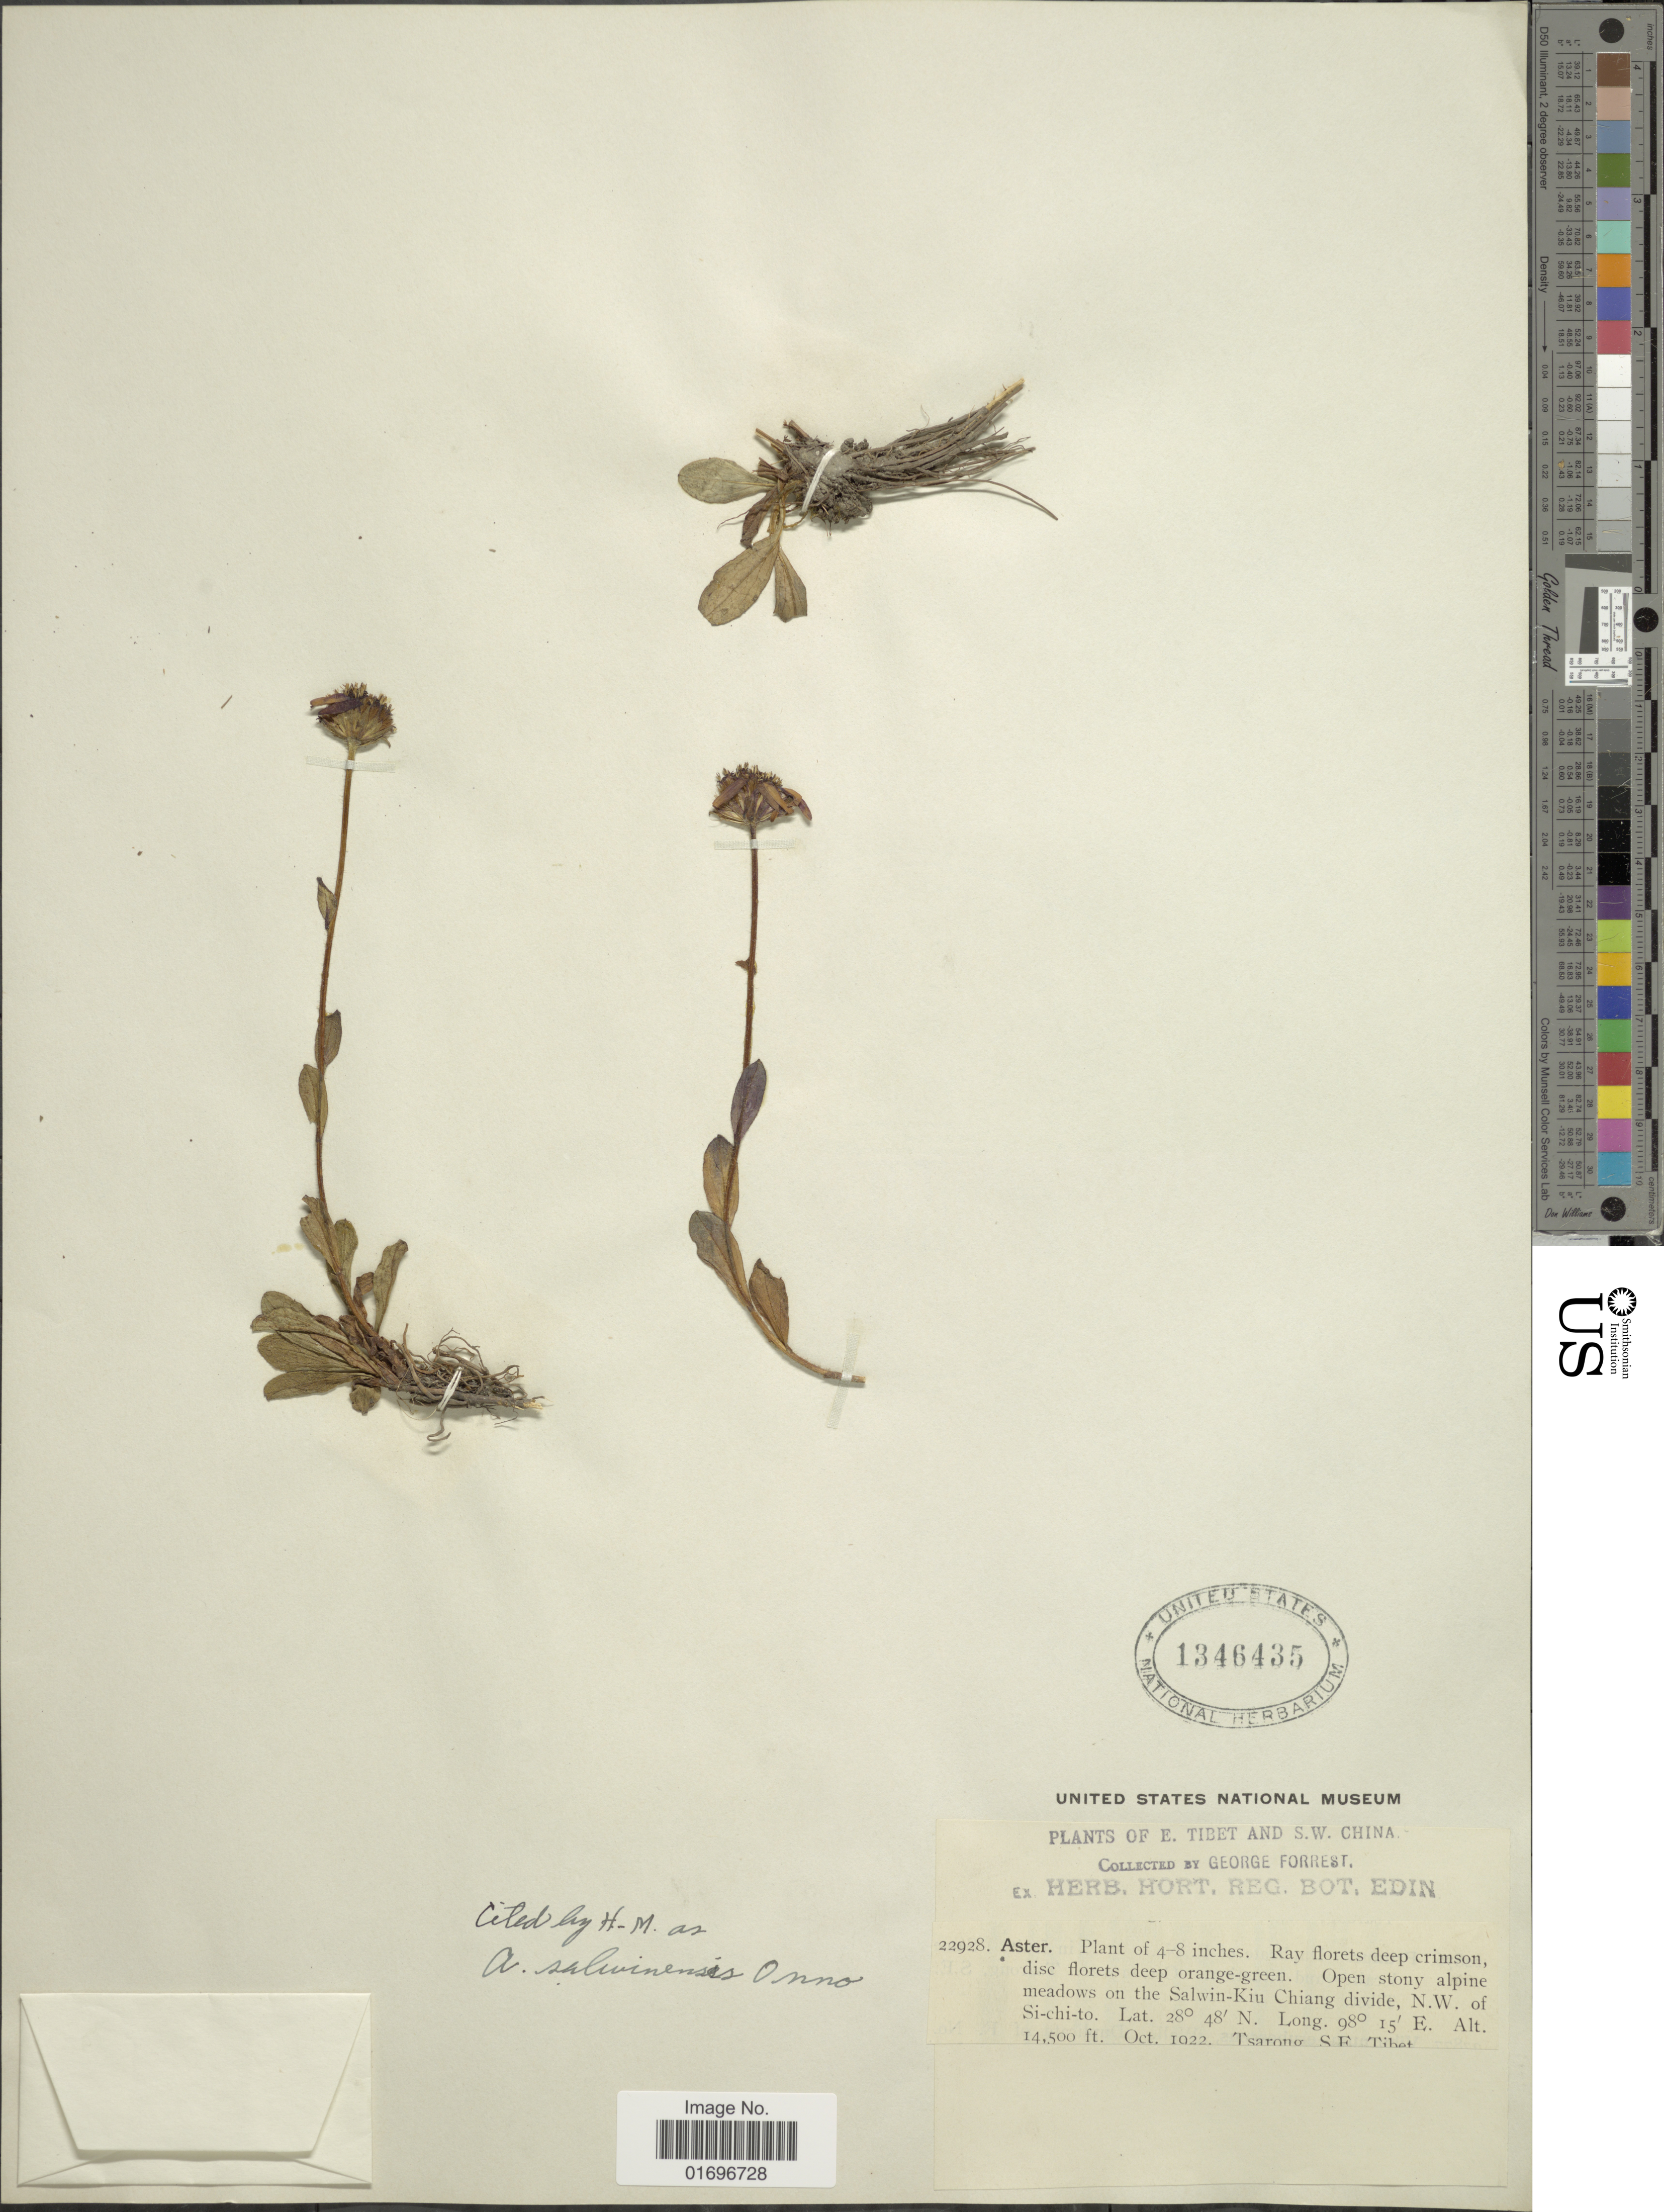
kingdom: Plantae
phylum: Tracheophyta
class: Magnoliopsida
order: Asterales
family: Asteraceae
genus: Aster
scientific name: Aster salwinensis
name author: Onno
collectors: G. Forrest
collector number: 22928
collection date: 1922-10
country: China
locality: E. Tibet and S.W. China. Open stony alpine meadows on the Salwin-Kiu Chiang divide, N.W. of Si-chi-to. Tsarong, S.E. Tibet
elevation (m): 4420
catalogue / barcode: US 1346435